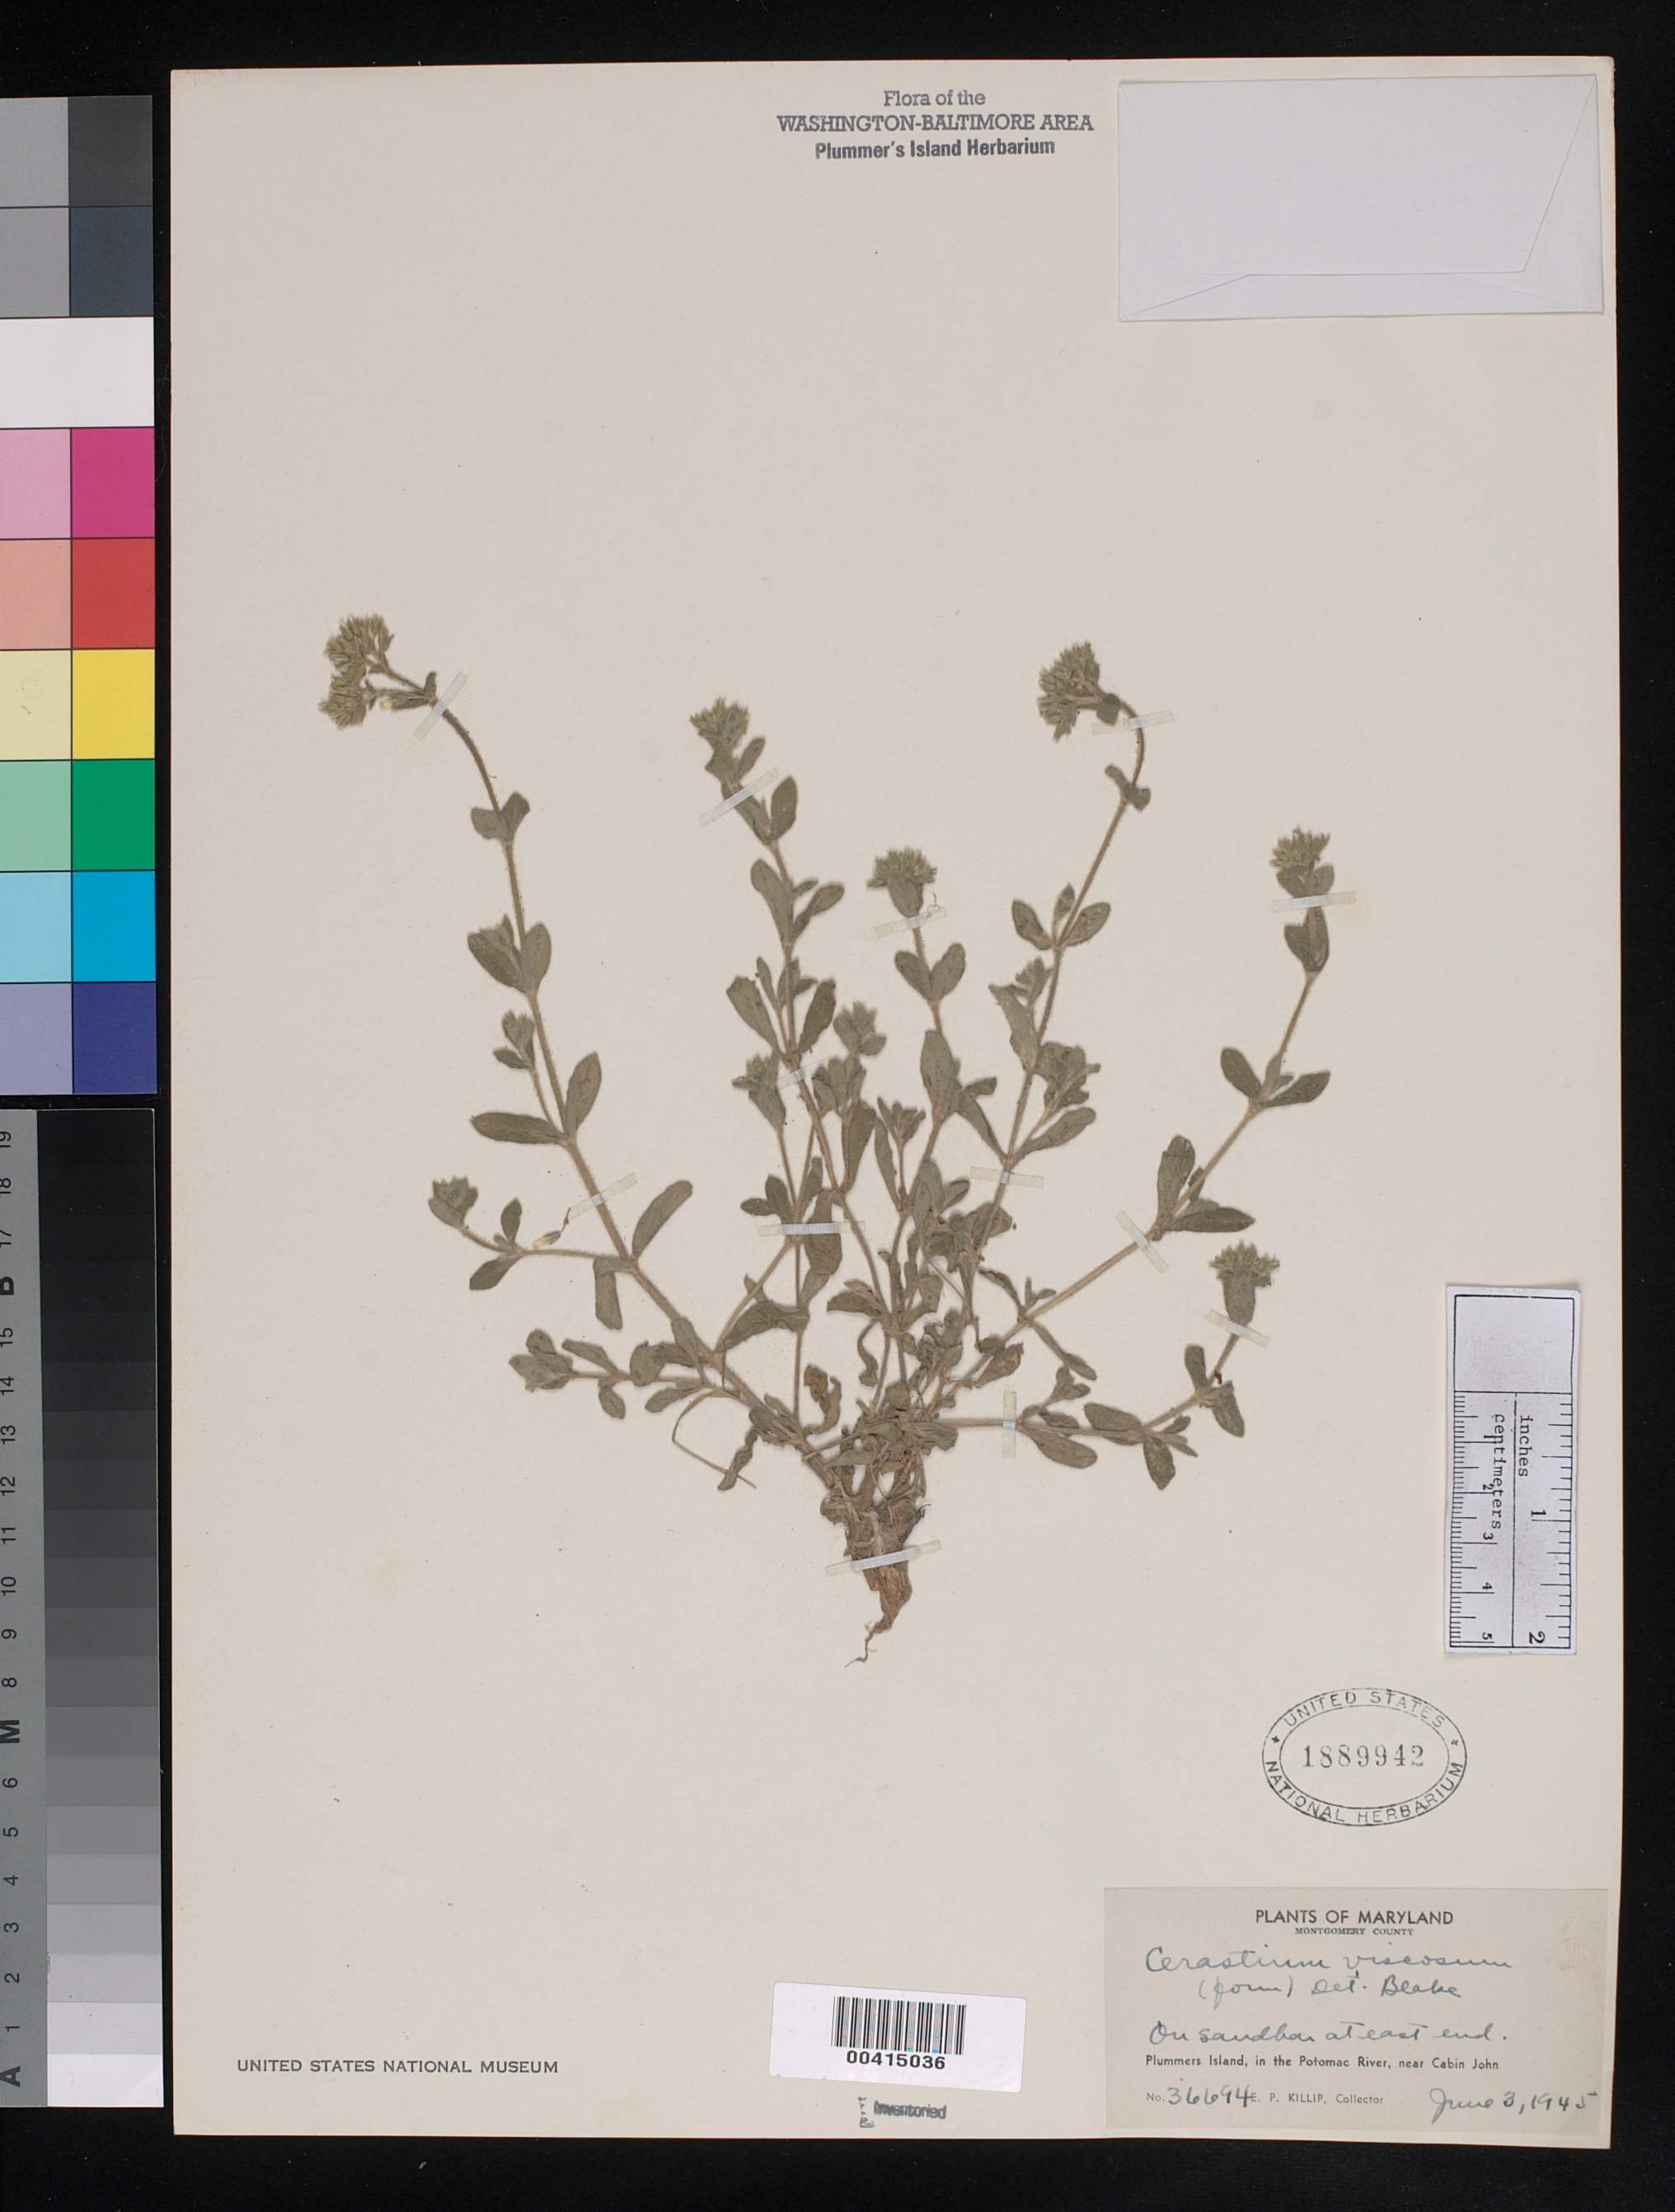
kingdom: Plantae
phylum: Tracheophyta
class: Magnoliopsida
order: Caryophyllales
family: Caryophyllaceae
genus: Cerastium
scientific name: Cerastium glomeratum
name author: Thuill.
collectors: E. P. Killip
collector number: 36694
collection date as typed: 03 Jun 1945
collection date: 1945-06-03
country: United States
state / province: Maryland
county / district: Montgomery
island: Plummers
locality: Plummer's Island C. & O. Canal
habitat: On sandbar at east end.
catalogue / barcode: US 1889942